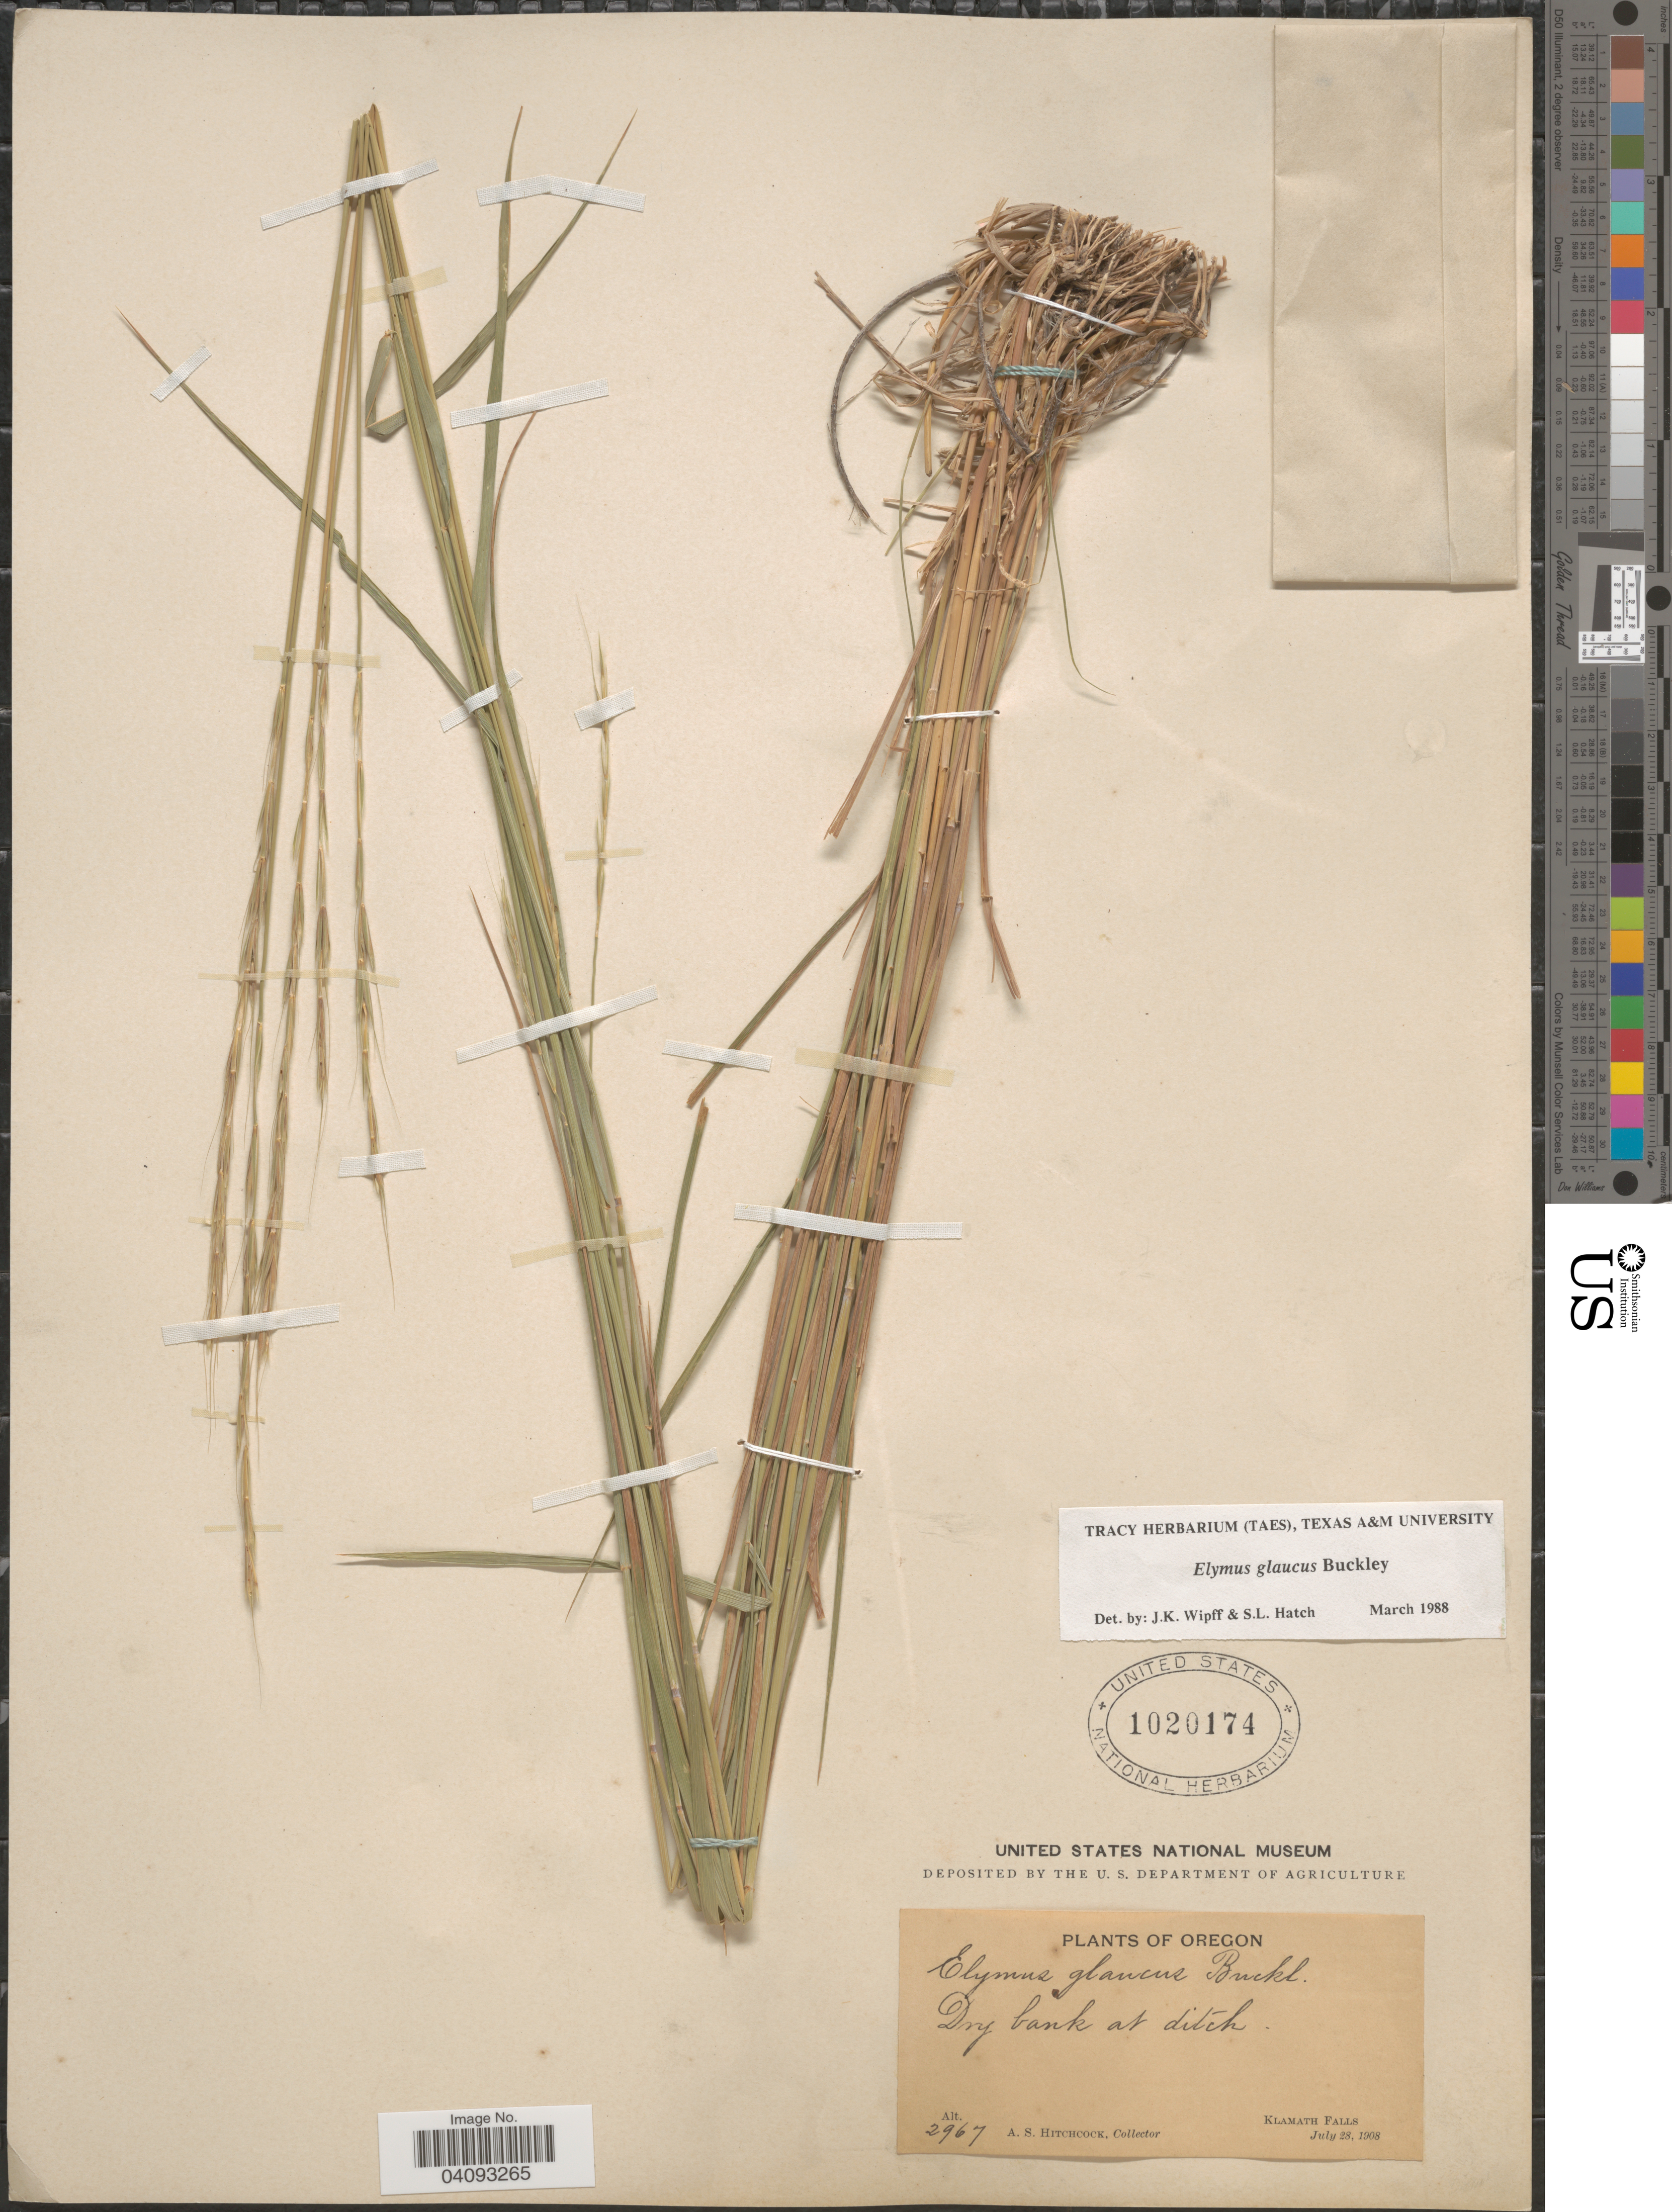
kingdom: Plantae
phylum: Tracheophyta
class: Liliopsida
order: Poales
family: Poaceae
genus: Elymus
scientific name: Elymus glaucus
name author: Buckley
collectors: A. S. Hitchcock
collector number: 2967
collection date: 1908-07-28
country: United States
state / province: Oregon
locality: Dry bank at ditch. Klamath Falls.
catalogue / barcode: US 1020174